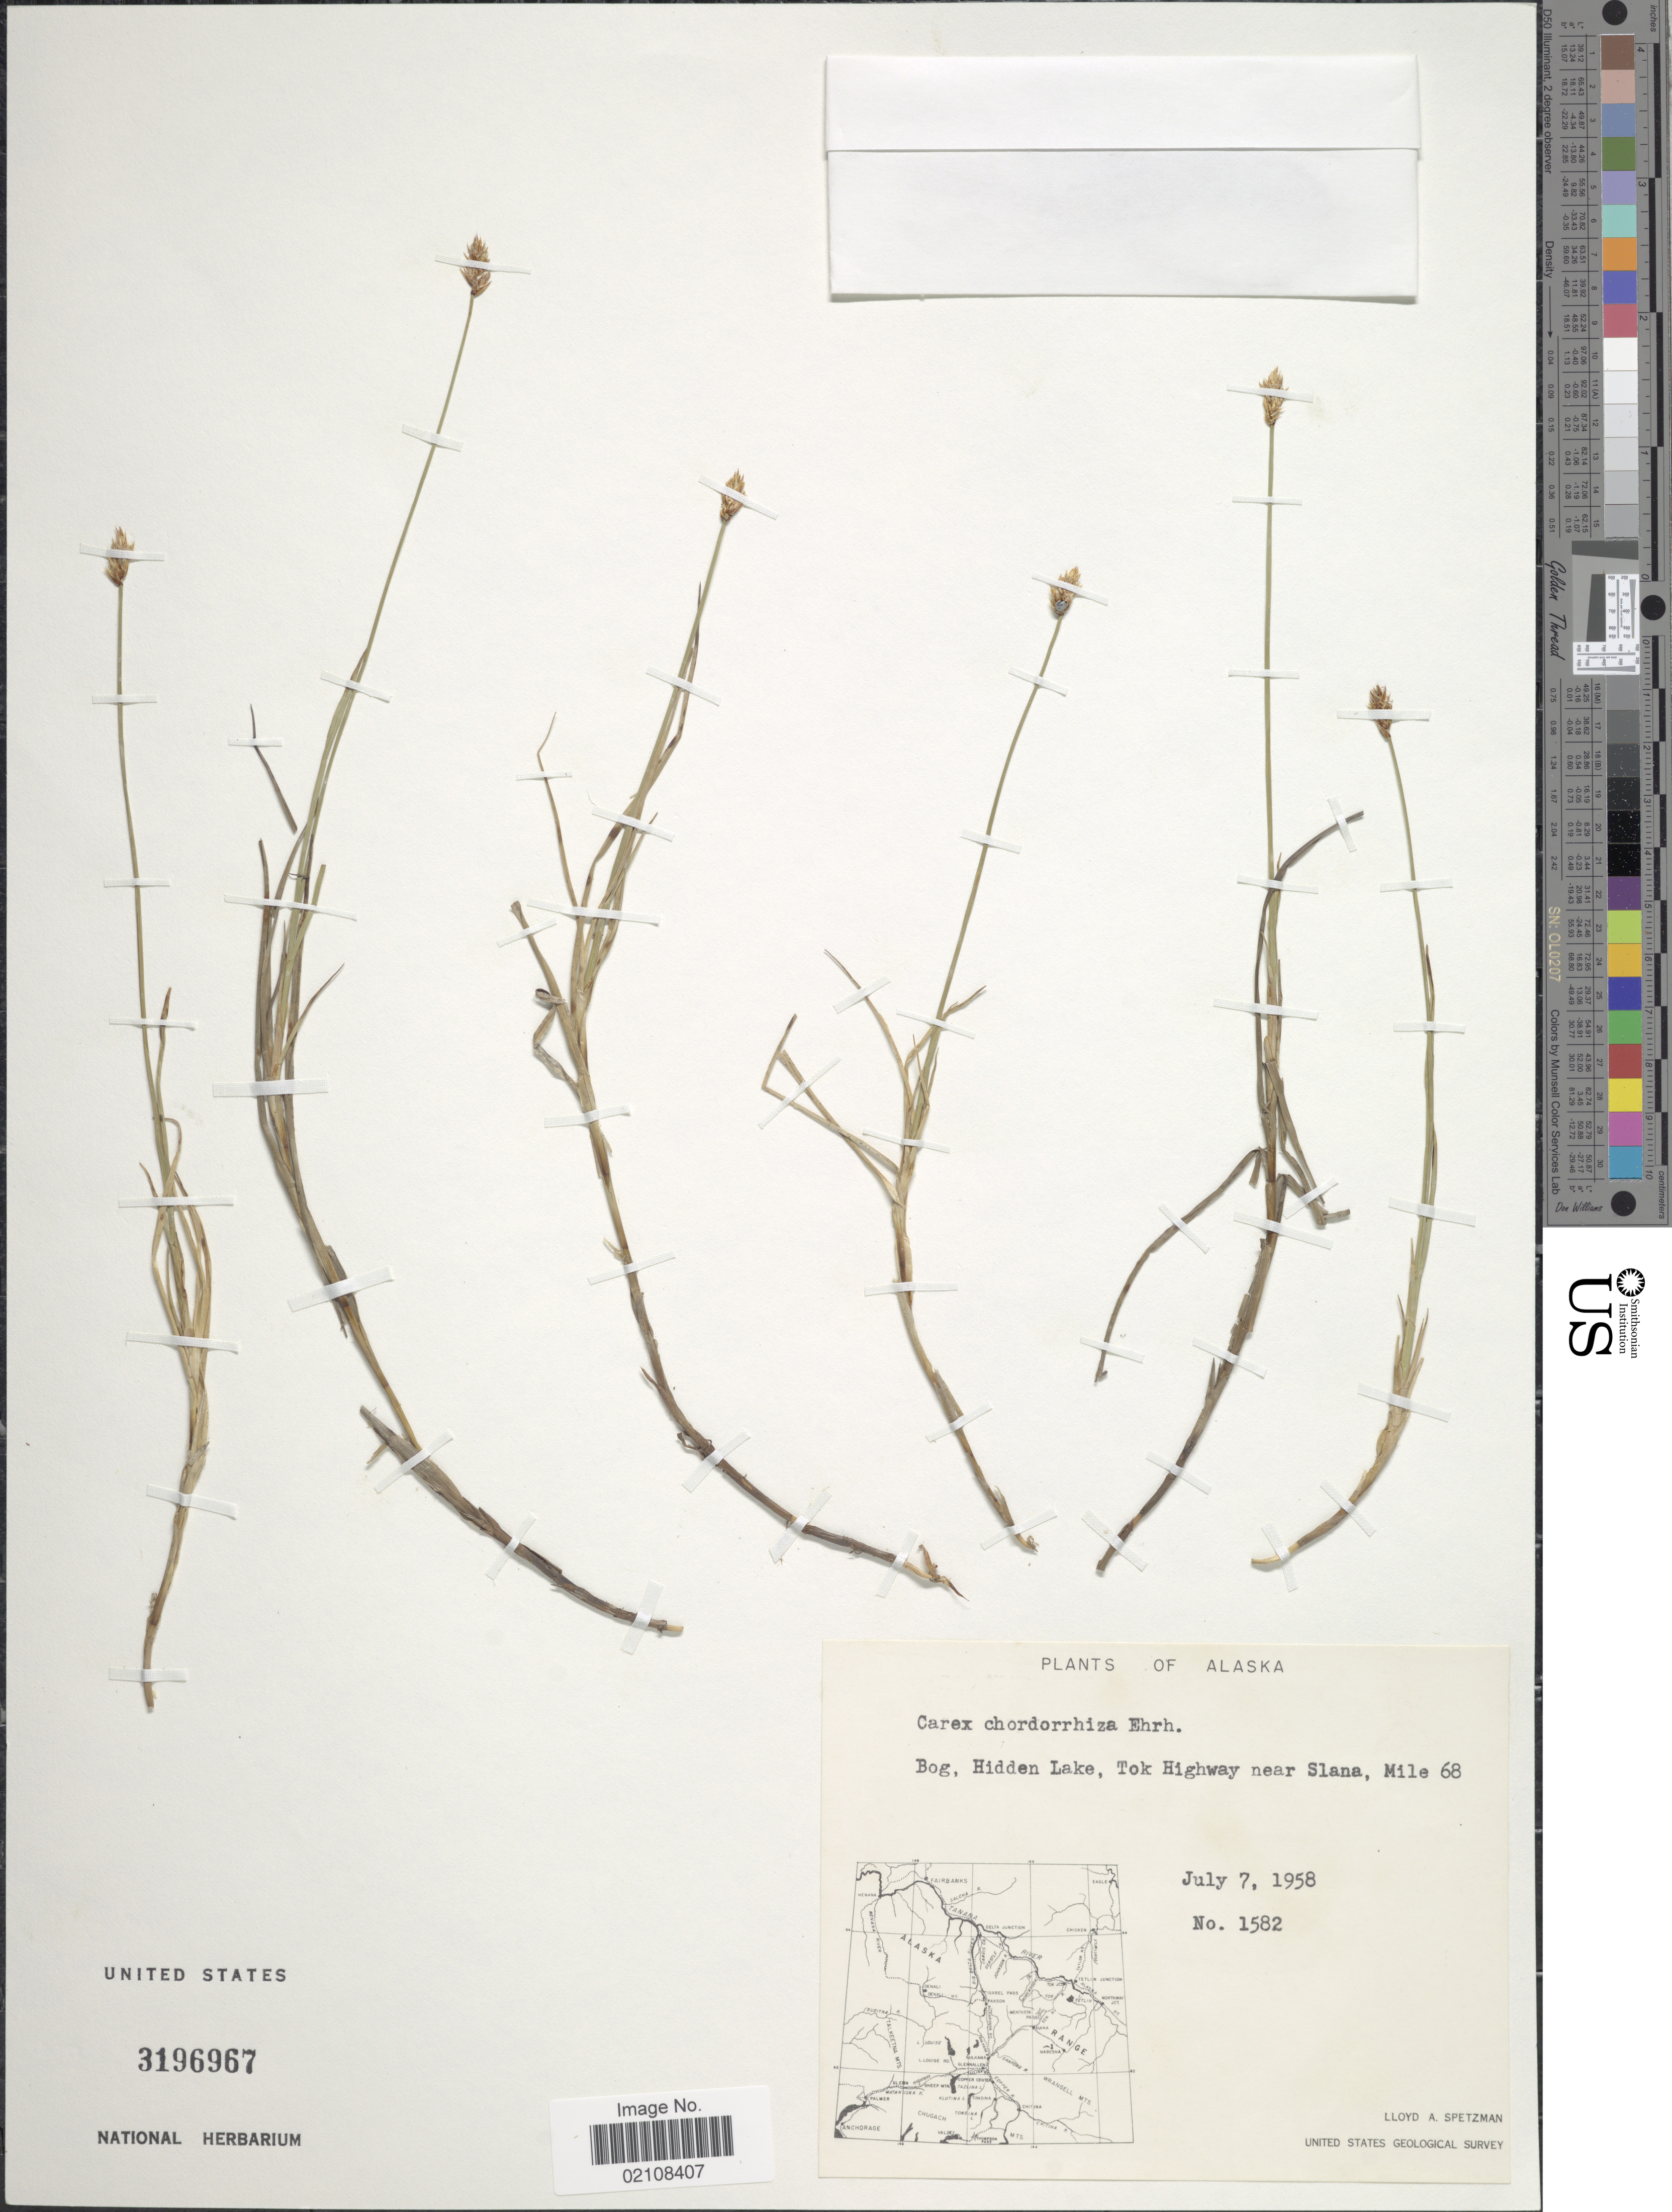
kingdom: Plantae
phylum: Tracheophyta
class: Liliopsida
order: Poales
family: Cyperaceae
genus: Carex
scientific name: Carex chordorrhiza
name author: L. f.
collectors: L. Spetzman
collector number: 1582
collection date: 1958-07-07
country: United States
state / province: Alaska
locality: Bog, Hidden Lake, Tok Highway near Slana, Mile 68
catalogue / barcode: US 3196967